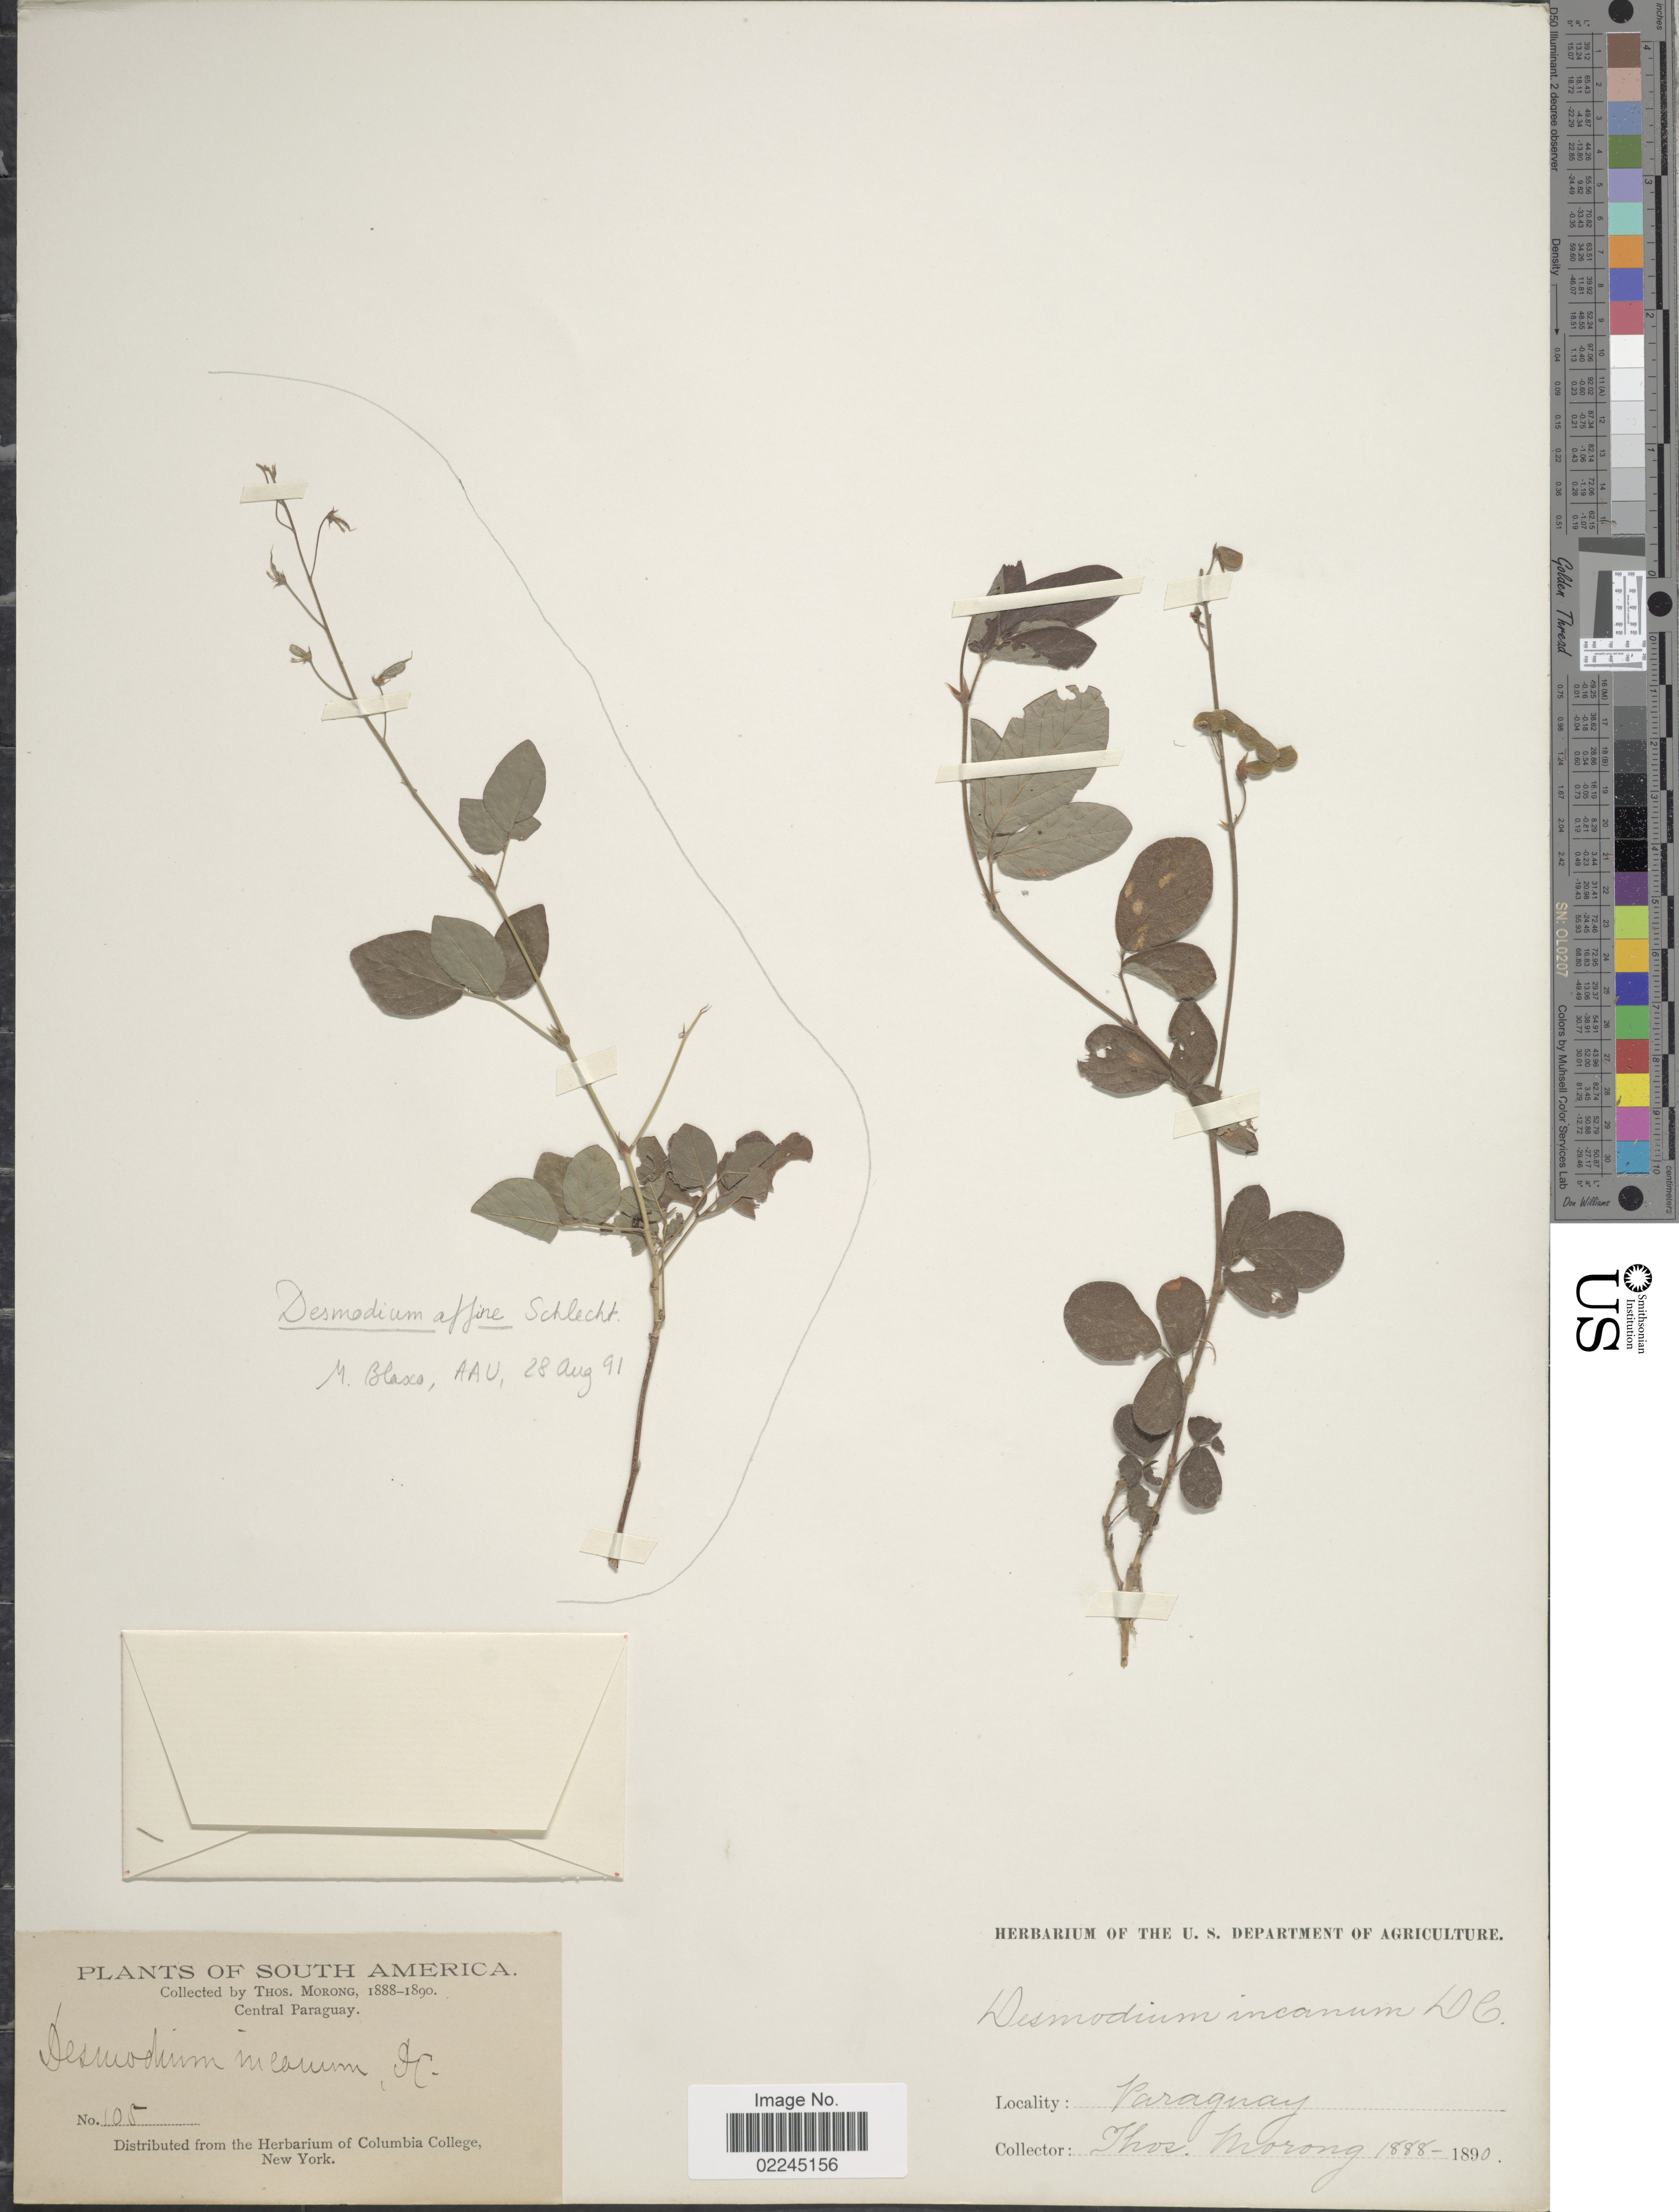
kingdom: Plantae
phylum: Tracheophyta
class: Magnoliopsida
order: Fabales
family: Fabaceae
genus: Desmodium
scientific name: Desmodium incanum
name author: (Sw.) DC.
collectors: ex herb. T. Morong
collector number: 105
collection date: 1888/1890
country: Paraguay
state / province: Central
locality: Central Paraguay